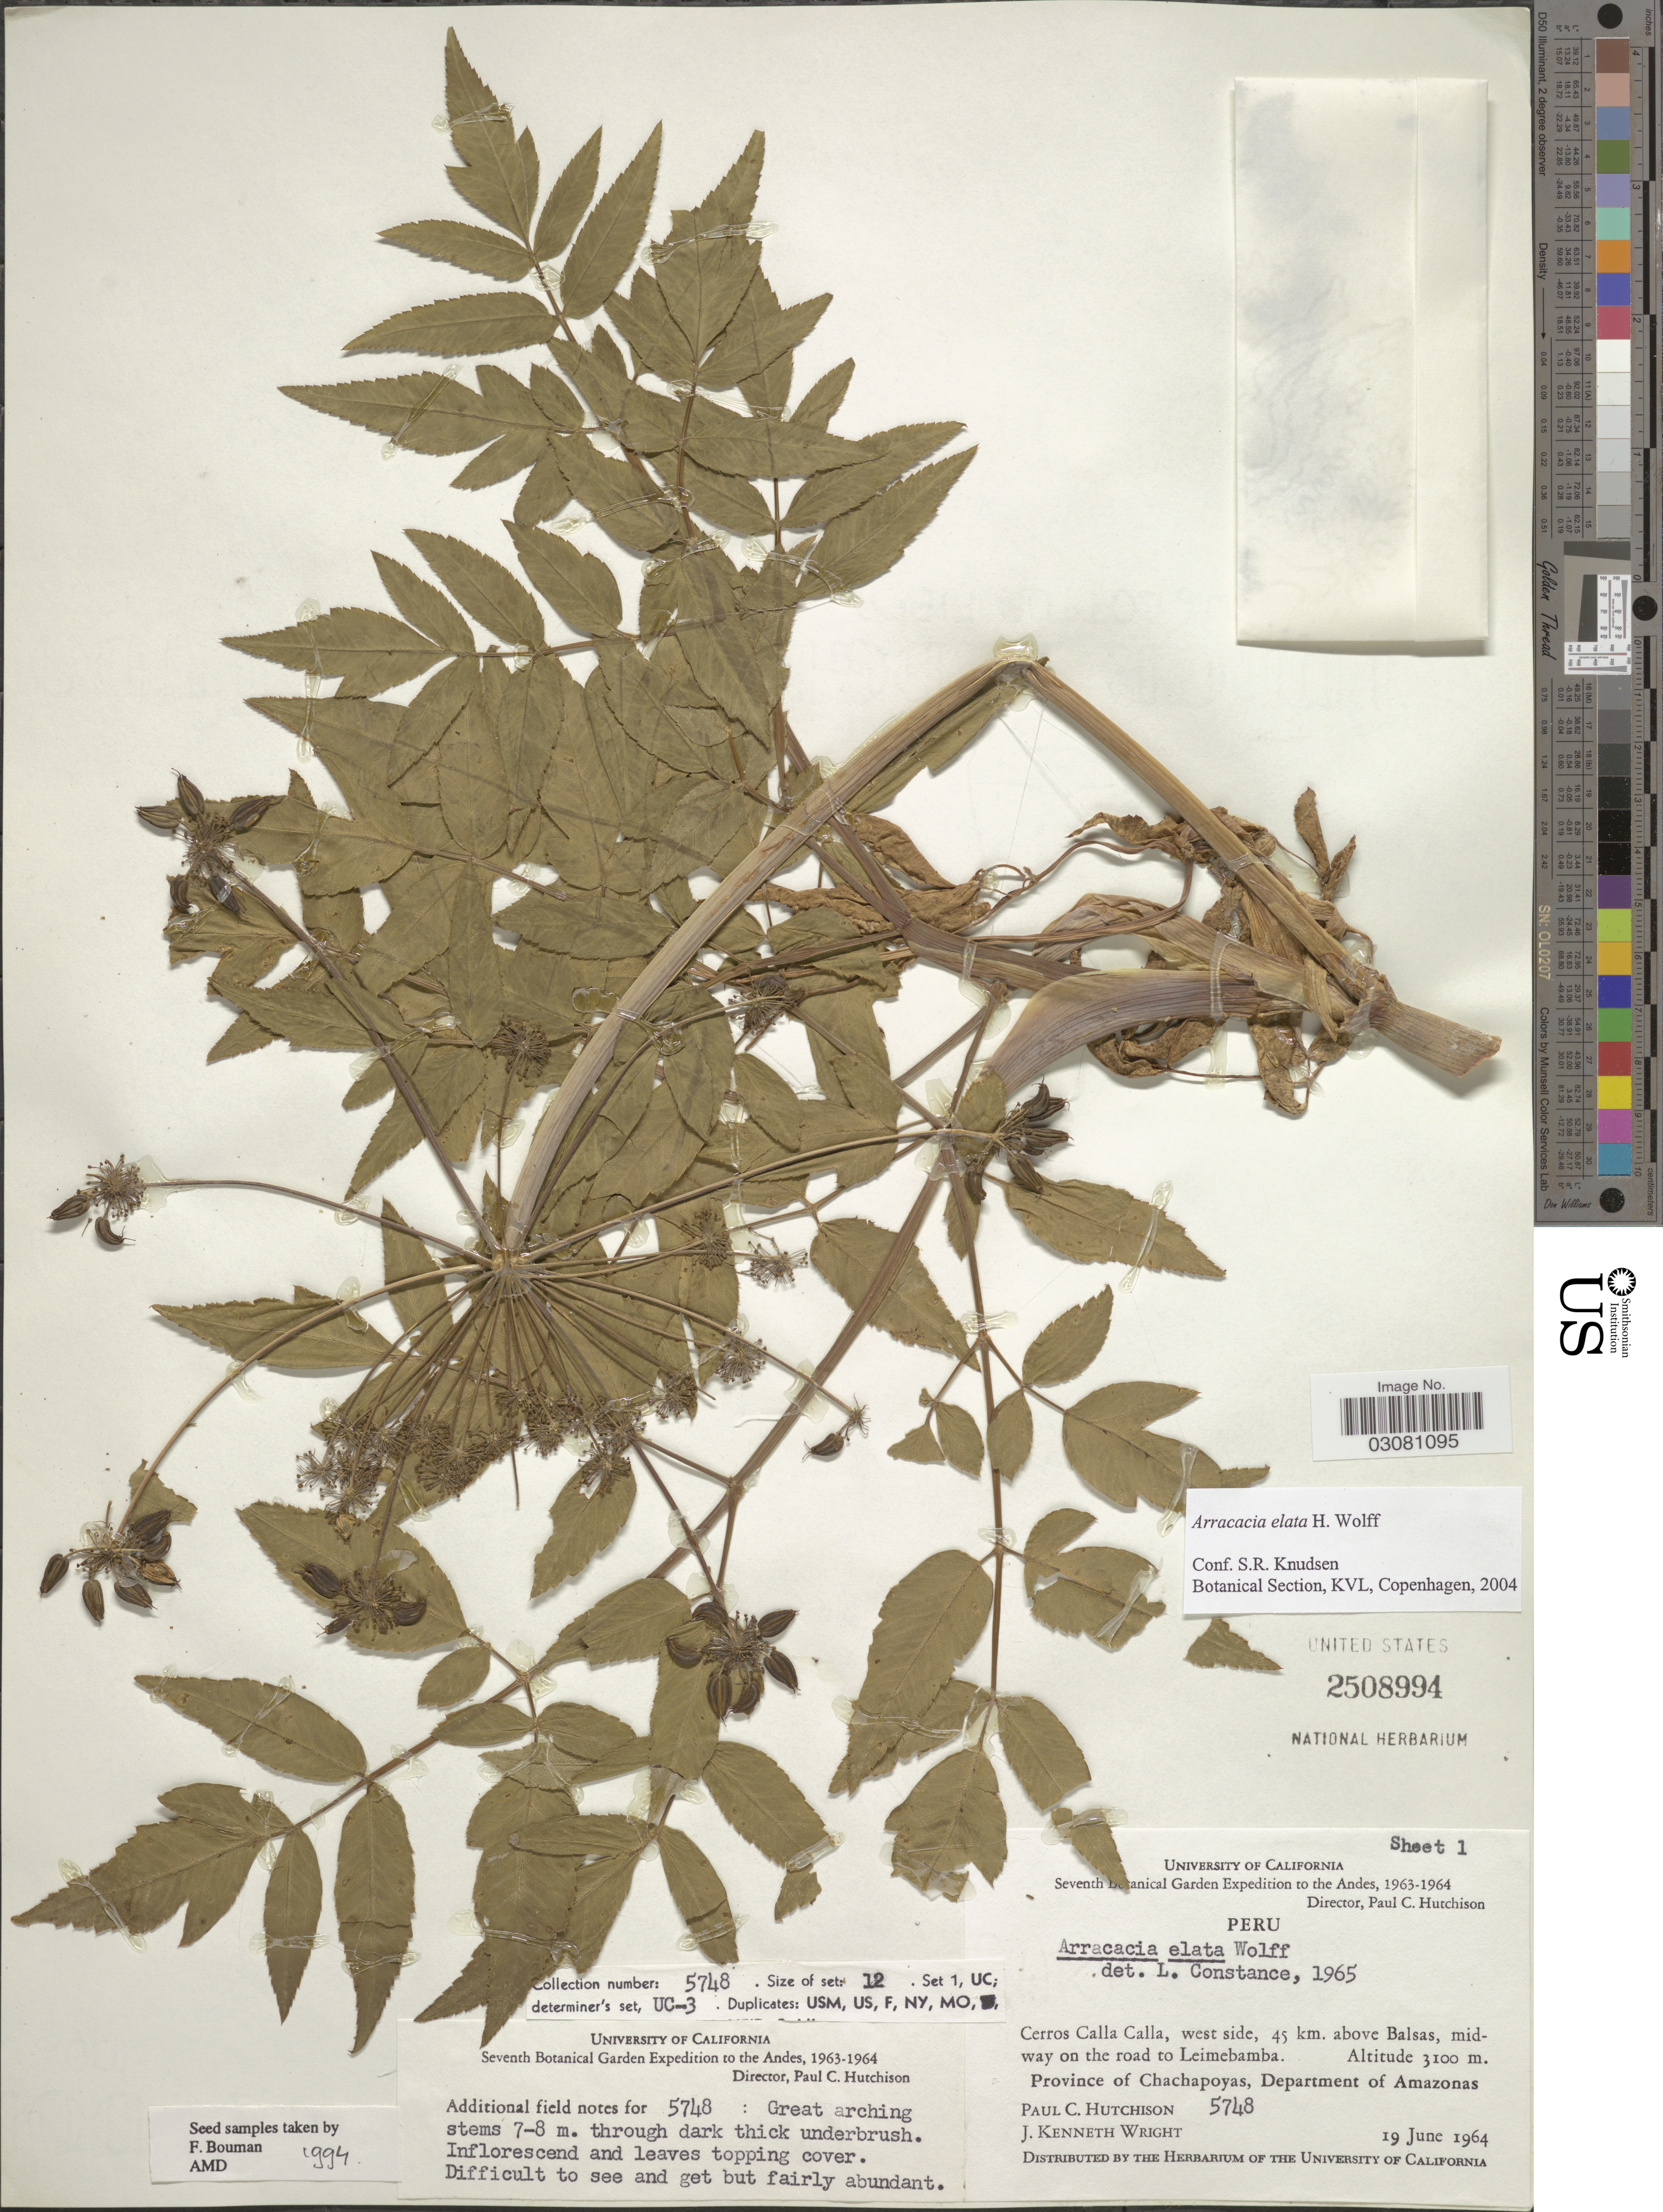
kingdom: Plantae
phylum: Tracheophyta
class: Magnoliopsida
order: Apiales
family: Apiaceae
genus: Arracacia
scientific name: Arracacia elata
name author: H. Wolff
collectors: P. C. Hutchison & J. K. Wright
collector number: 5748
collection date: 1964-06-19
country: Peru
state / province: Amazonas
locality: Andes. Cerros Calla Calla, west side, 45 km. above Balsas, midway on the road to Leimebamba. Province of Chachapoyas, Department of Amazonas.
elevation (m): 3100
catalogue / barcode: US 2508994